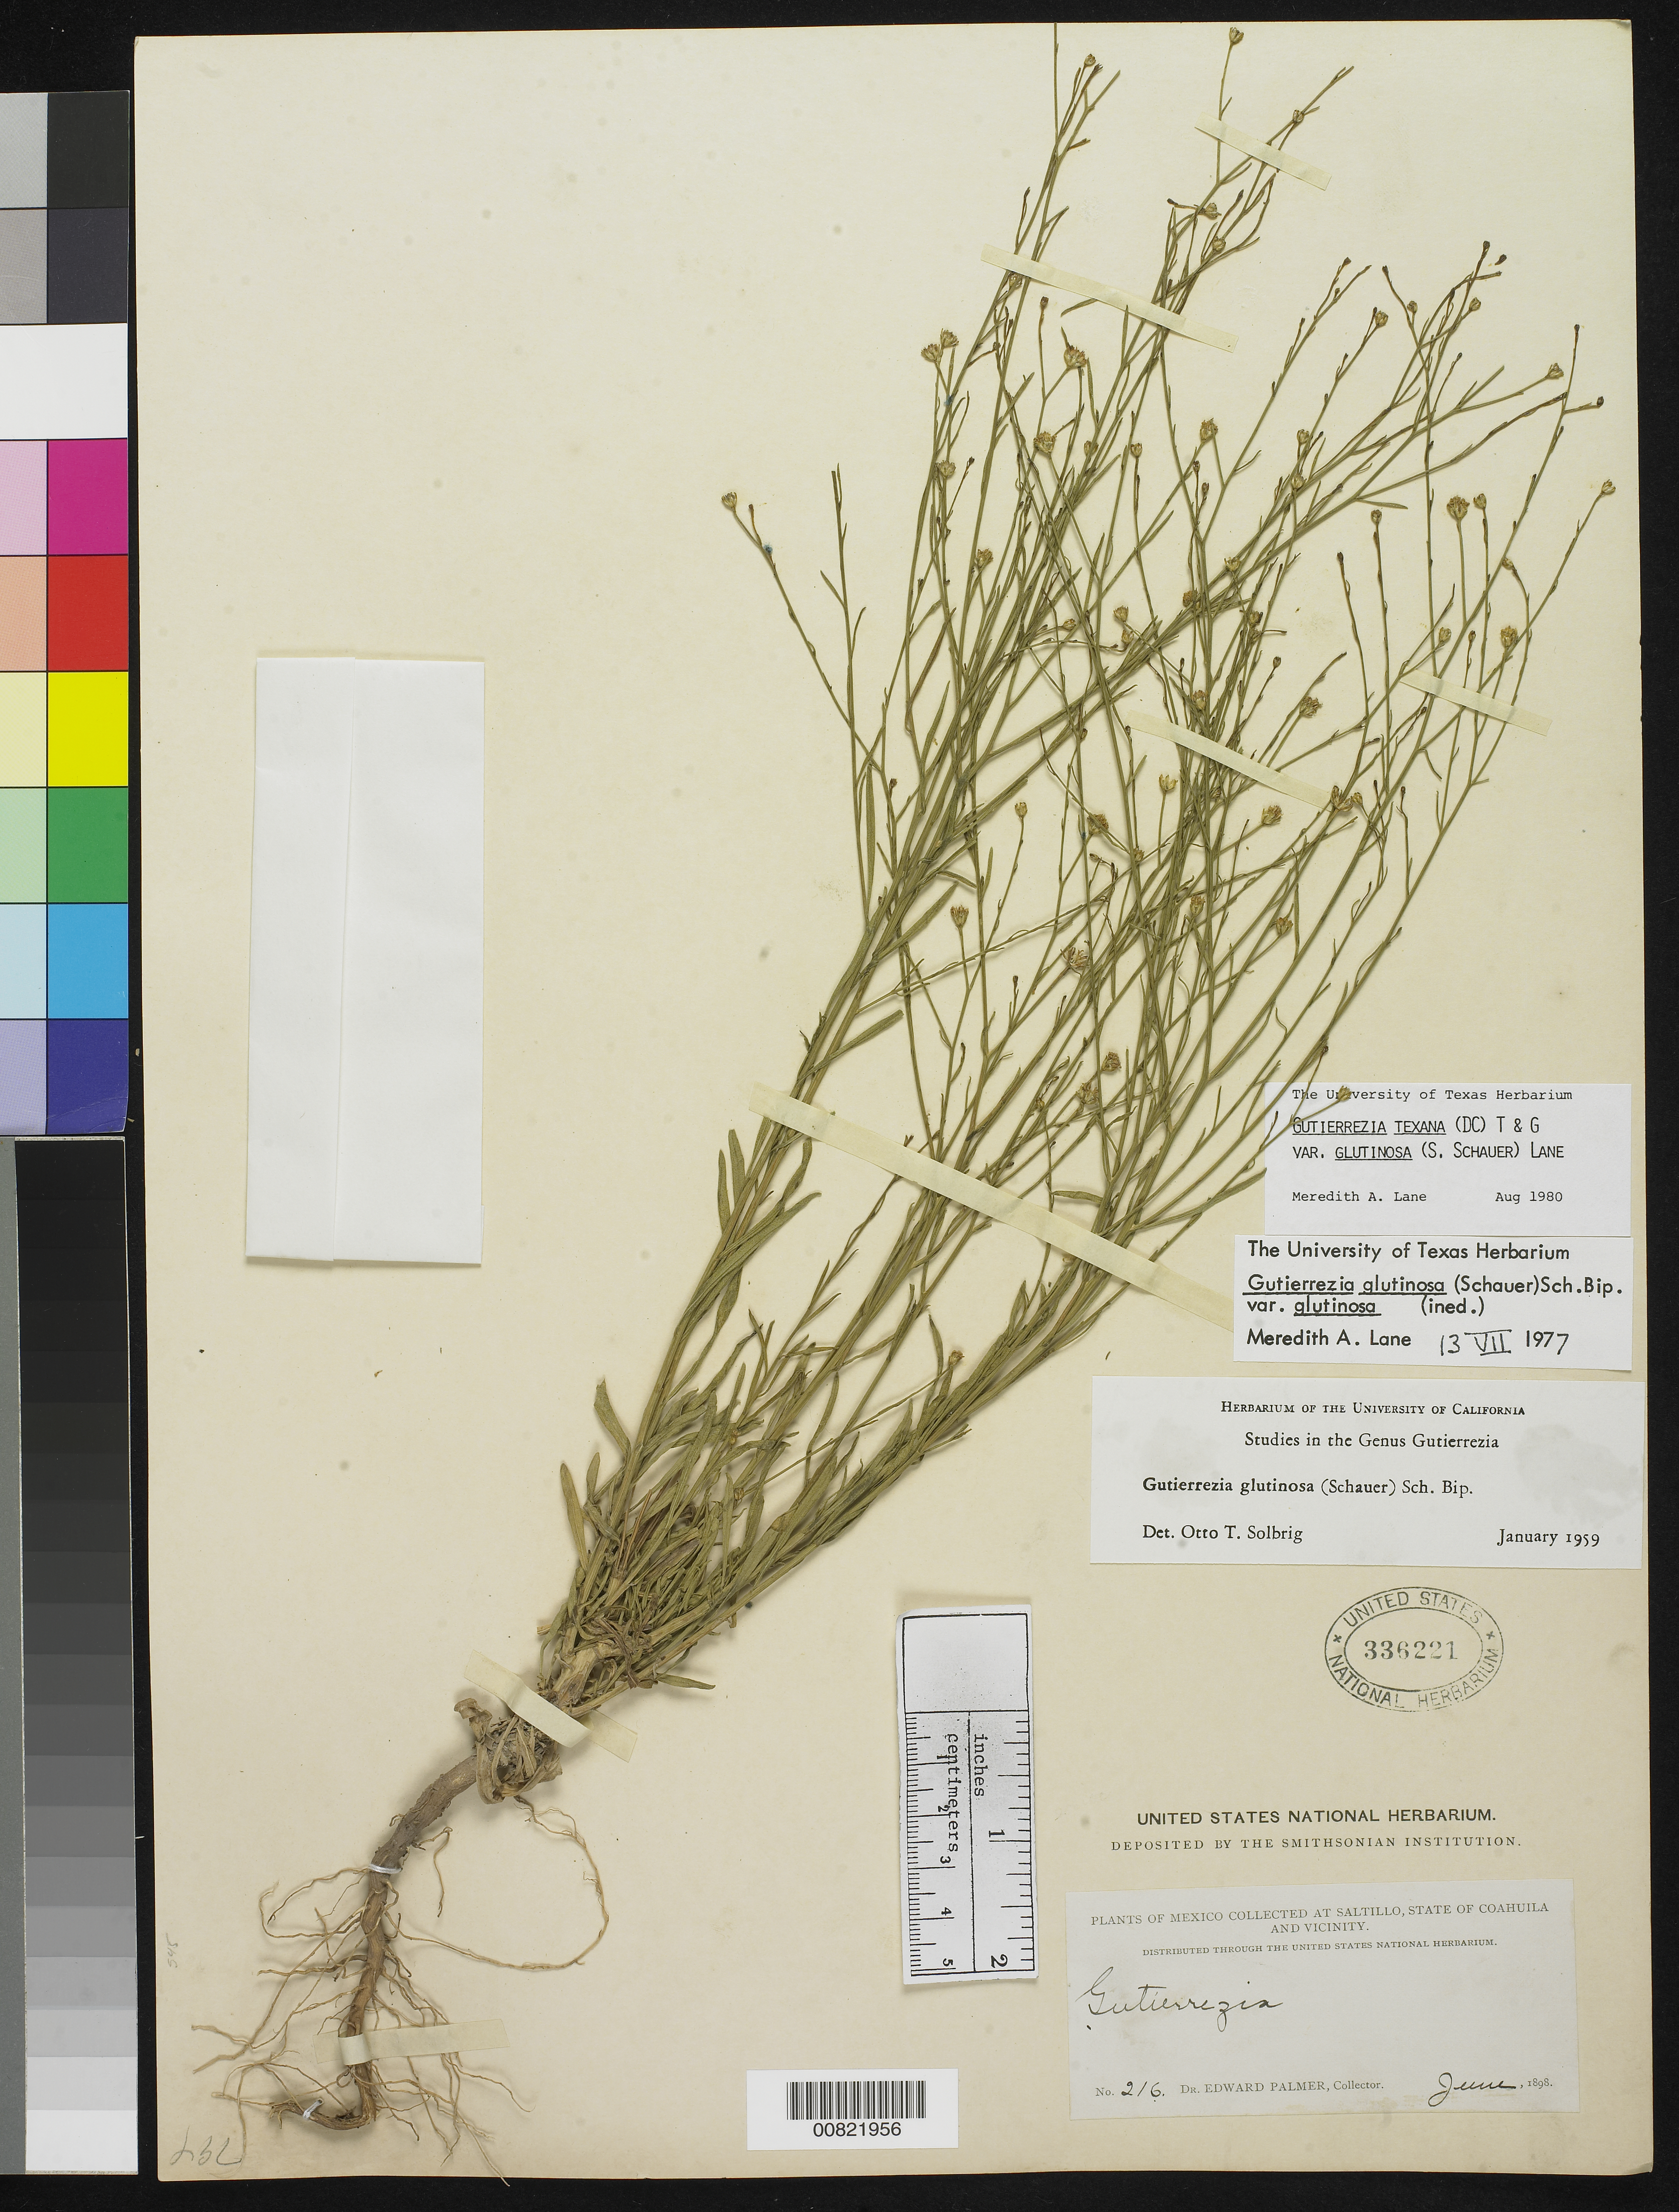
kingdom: Plantae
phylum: Tracheophyta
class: Magnoliopsida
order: Asterales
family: Asteraceae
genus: Gutierrezia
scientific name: Gutierrezia texana var. glutinosa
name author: (S. Schauer) M.A. Lane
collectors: E. Palmer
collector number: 216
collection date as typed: Jun 1898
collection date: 1898-06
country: Mexico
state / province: Coahuila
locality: Saltillo, Coahuila and vicinity.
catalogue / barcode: US 336221